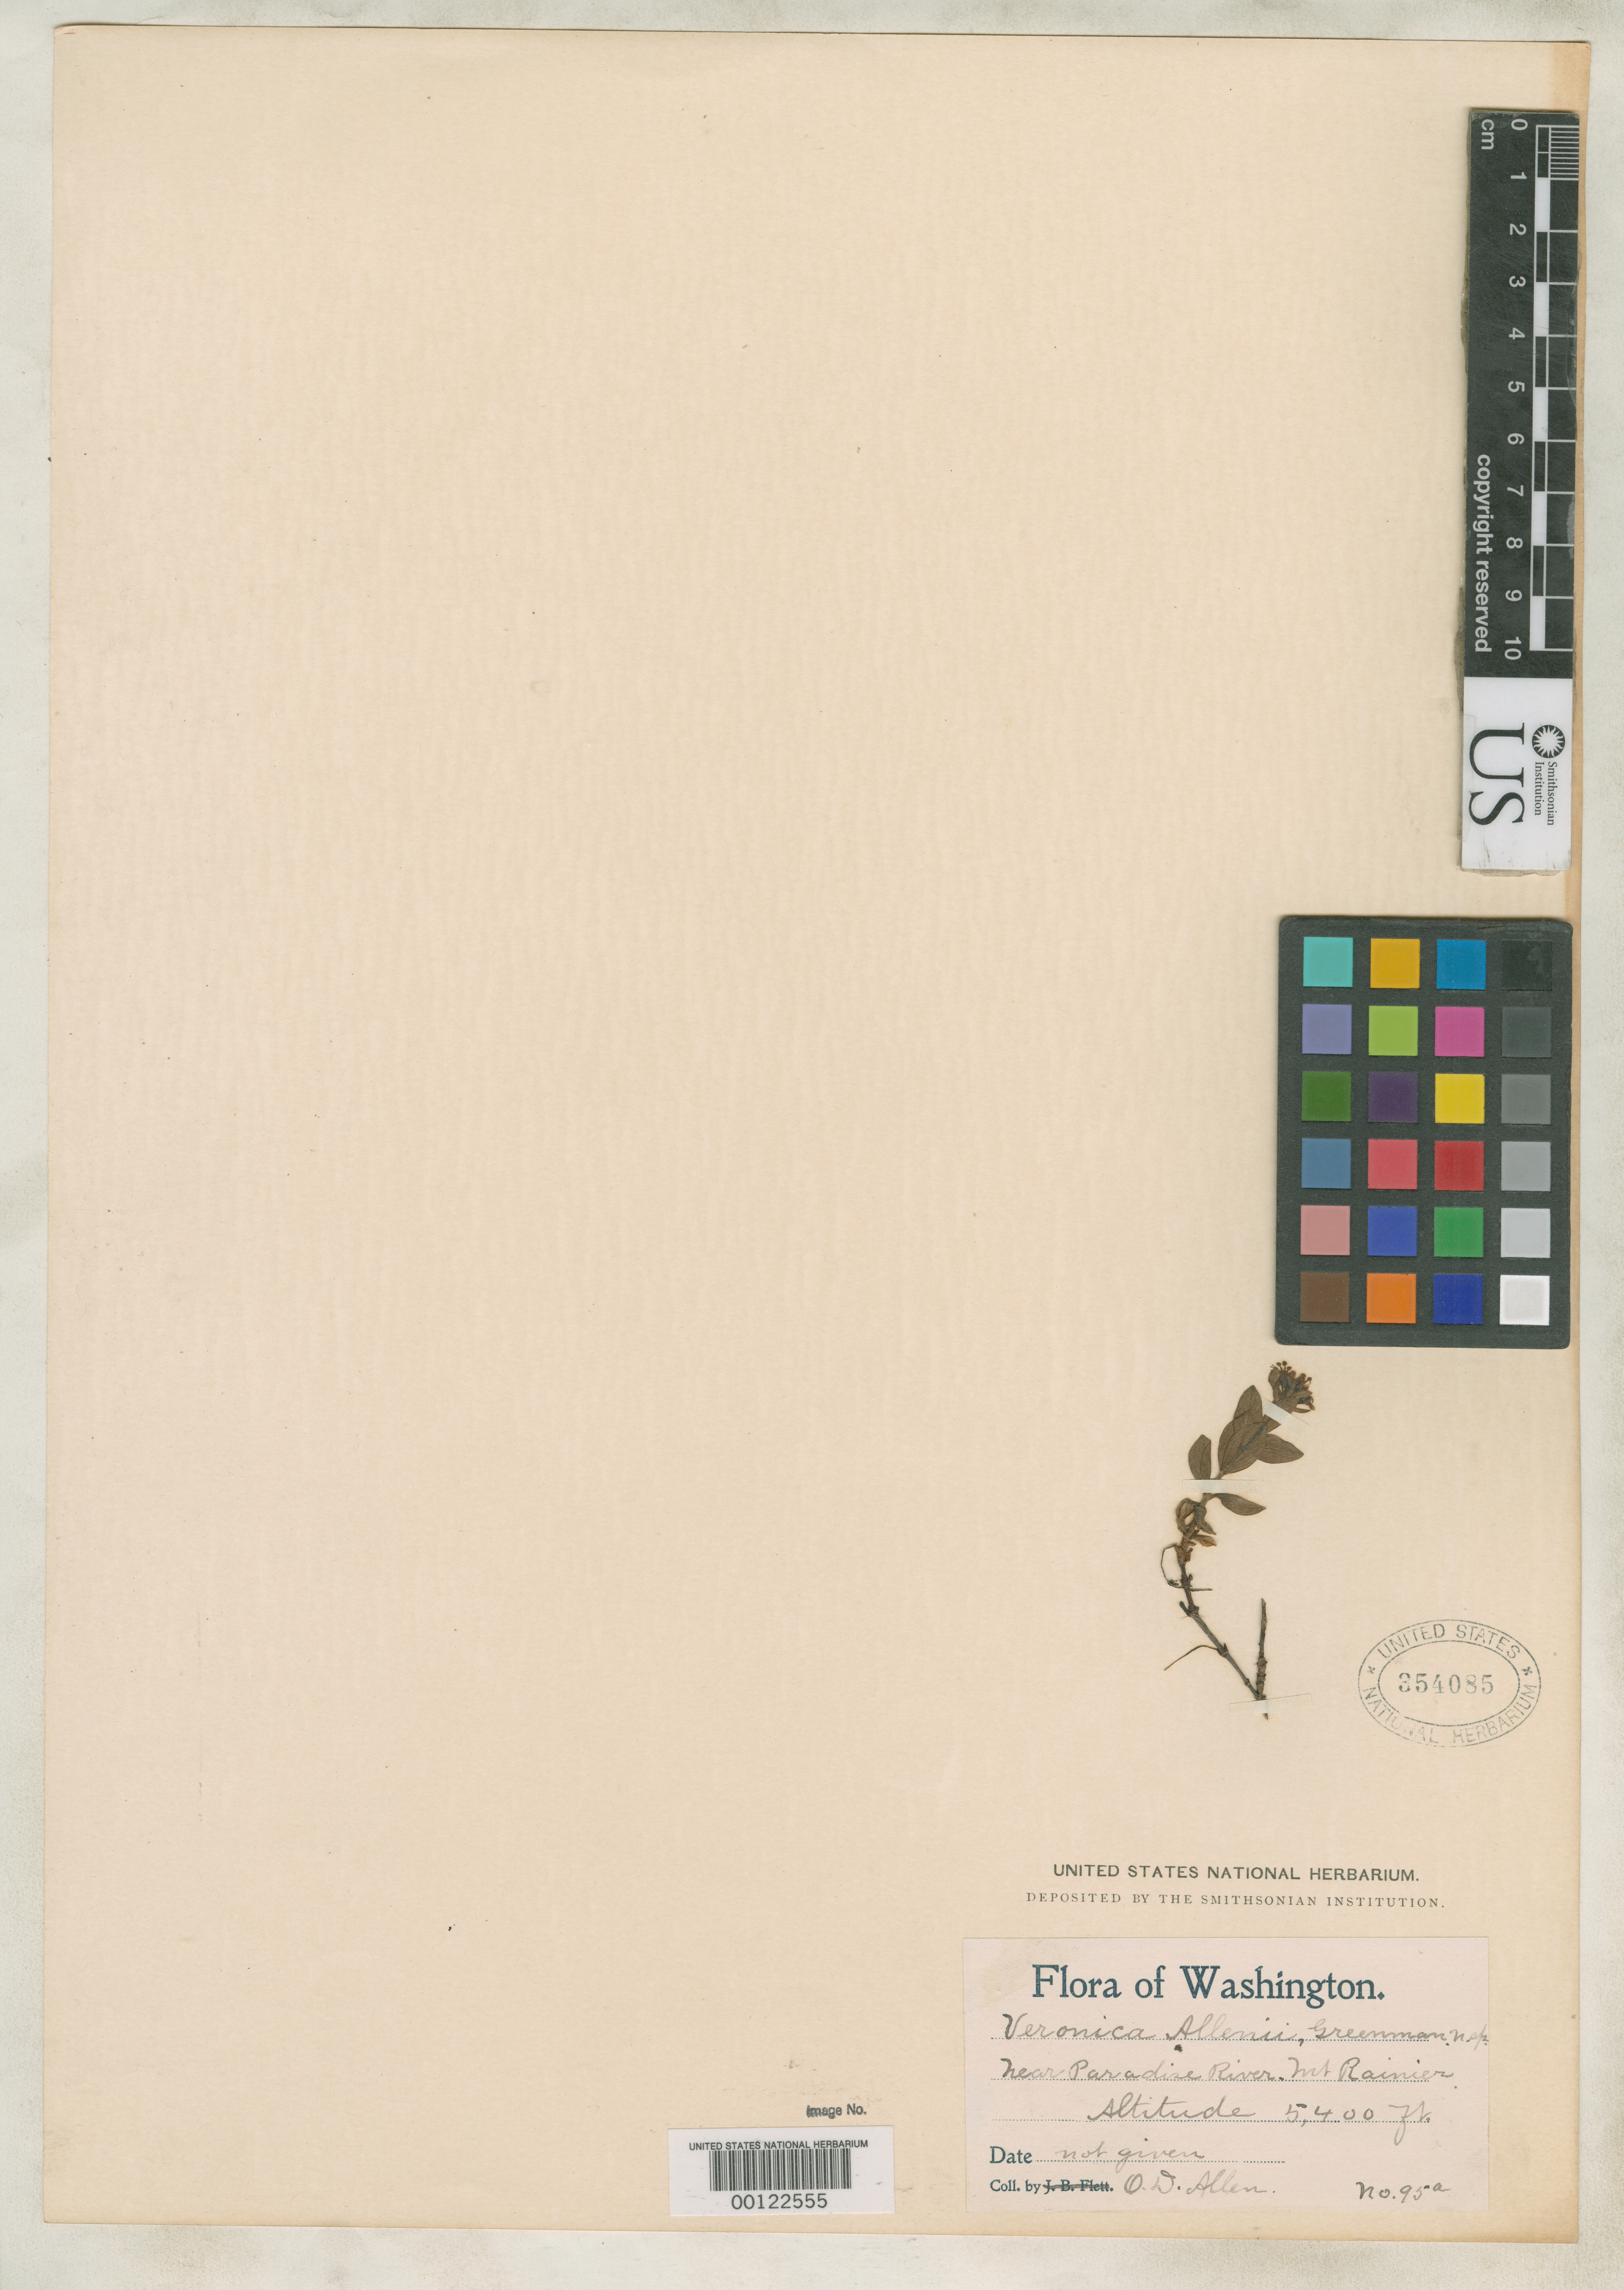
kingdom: Plantae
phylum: Tracheophyta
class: Magnoliopsida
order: Lamiales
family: Plantaginaceae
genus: Veronica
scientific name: Veronica allenii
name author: Greenm.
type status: Isotype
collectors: O. D. Allen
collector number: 95 a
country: United States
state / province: Washington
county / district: Pierce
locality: Near Paradise River, Mt. Rainier.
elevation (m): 1646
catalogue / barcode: US 354085